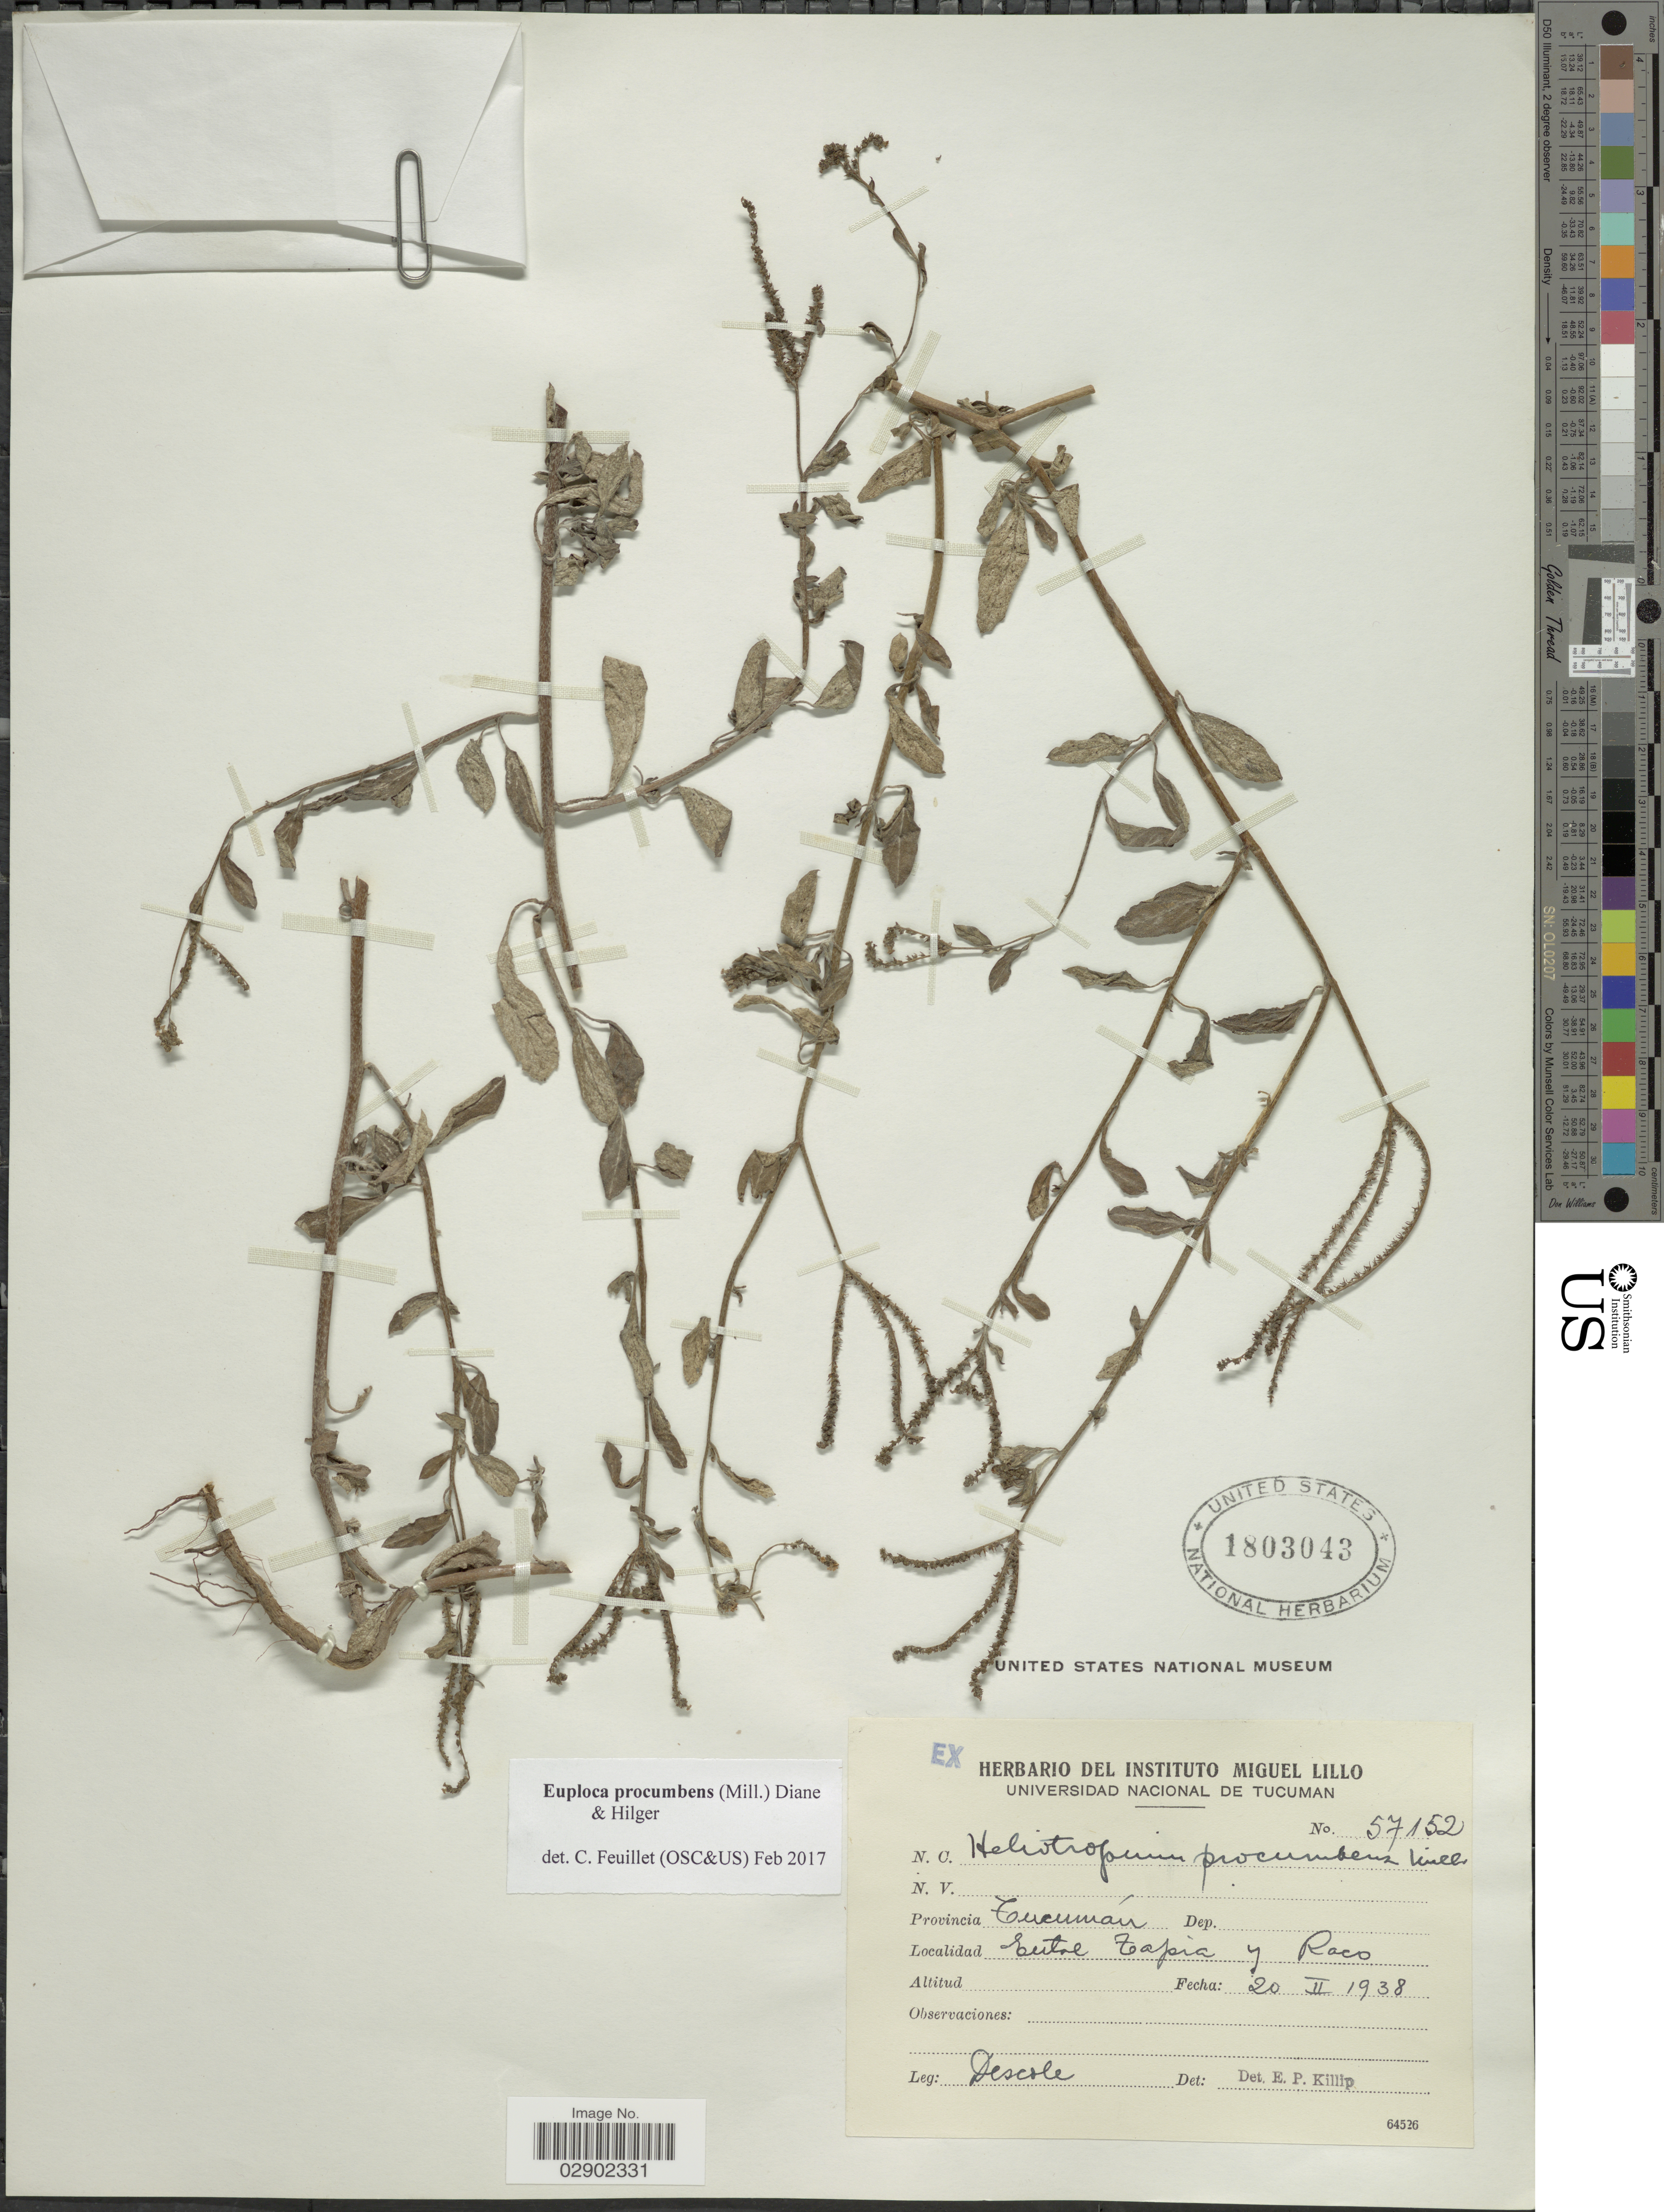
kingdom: Plantae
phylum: Tracheophyta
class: Magnoliopsida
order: Boraginales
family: Heliotropiaceae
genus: Euploca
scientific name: Euploca procumbens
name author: (Mill.) Diane & Hilger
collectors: H. R. Descole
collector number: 57152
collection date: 1938-02-20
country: Argentina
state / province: Tucuman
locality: Entre Tapica y Raco.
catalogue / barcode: US 1803043